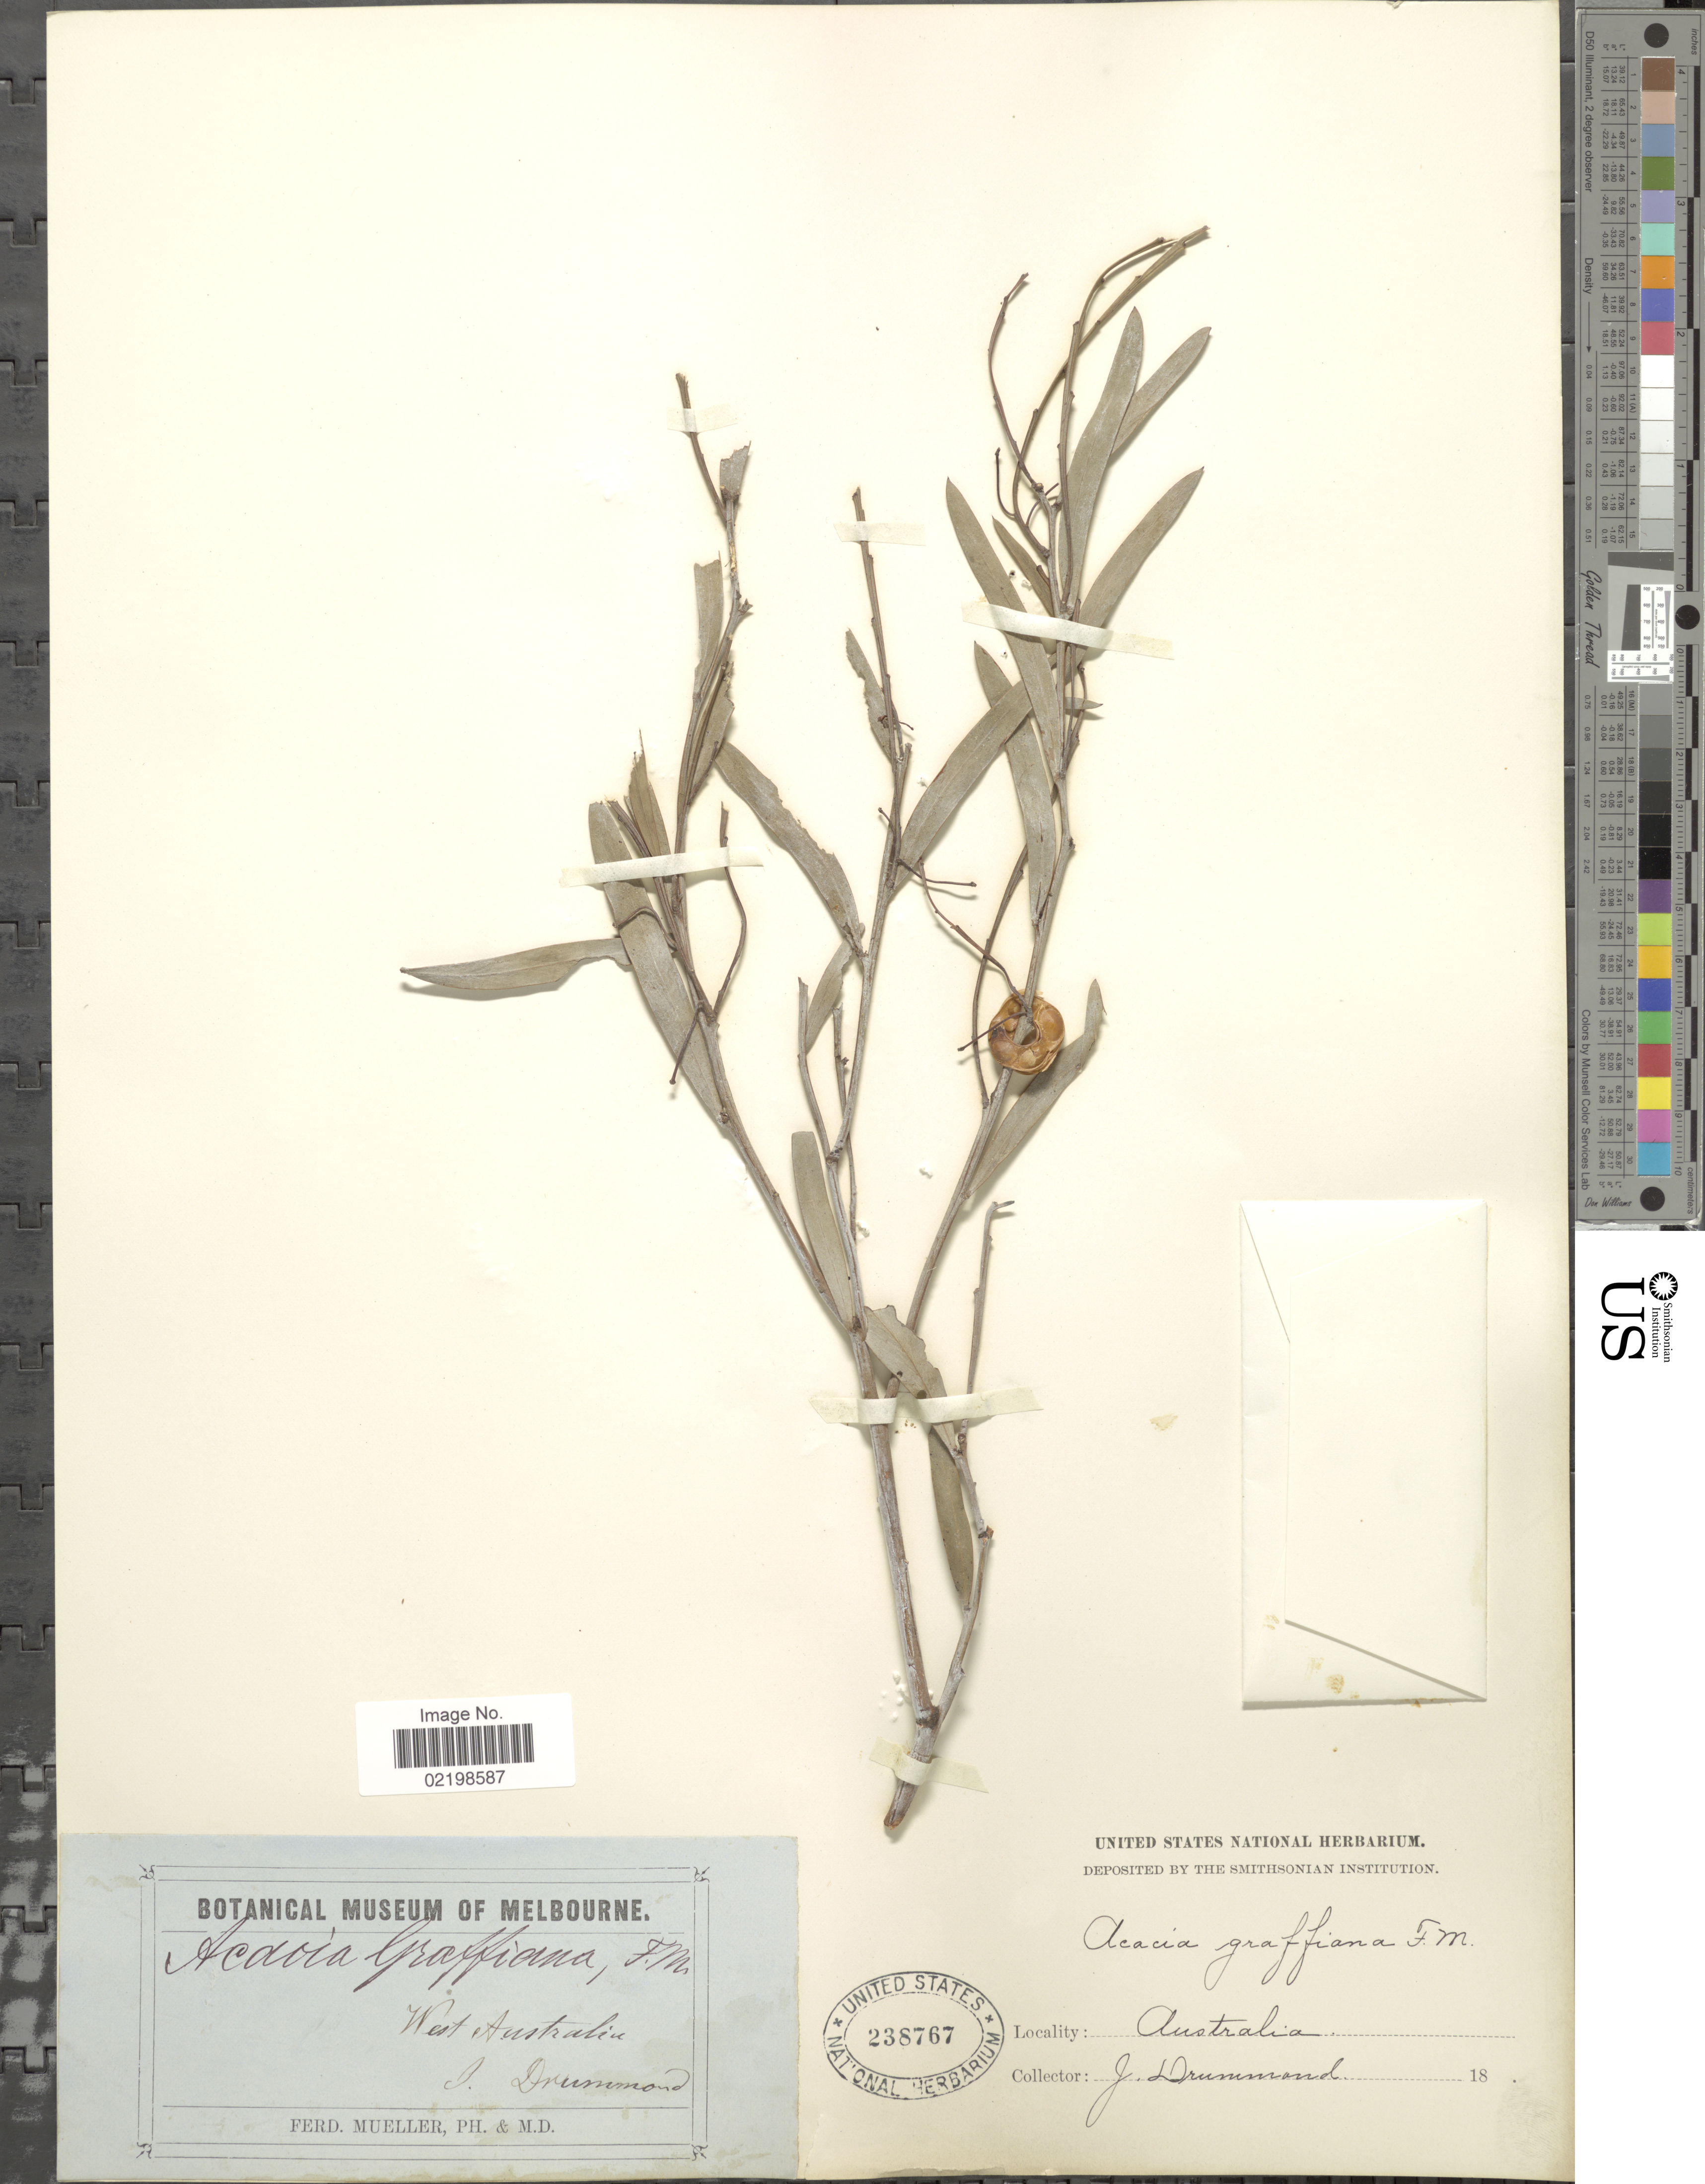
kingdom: Plantae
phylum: Tracheophyta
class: Magnoliopsida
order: Fabales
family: Fabaceae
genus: Acacia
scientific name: Acacia graffiana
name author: F. Muell.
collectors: J. Drummond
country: Australia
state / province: Western Australia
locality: West Australia. Australia.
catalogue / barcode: US 238767